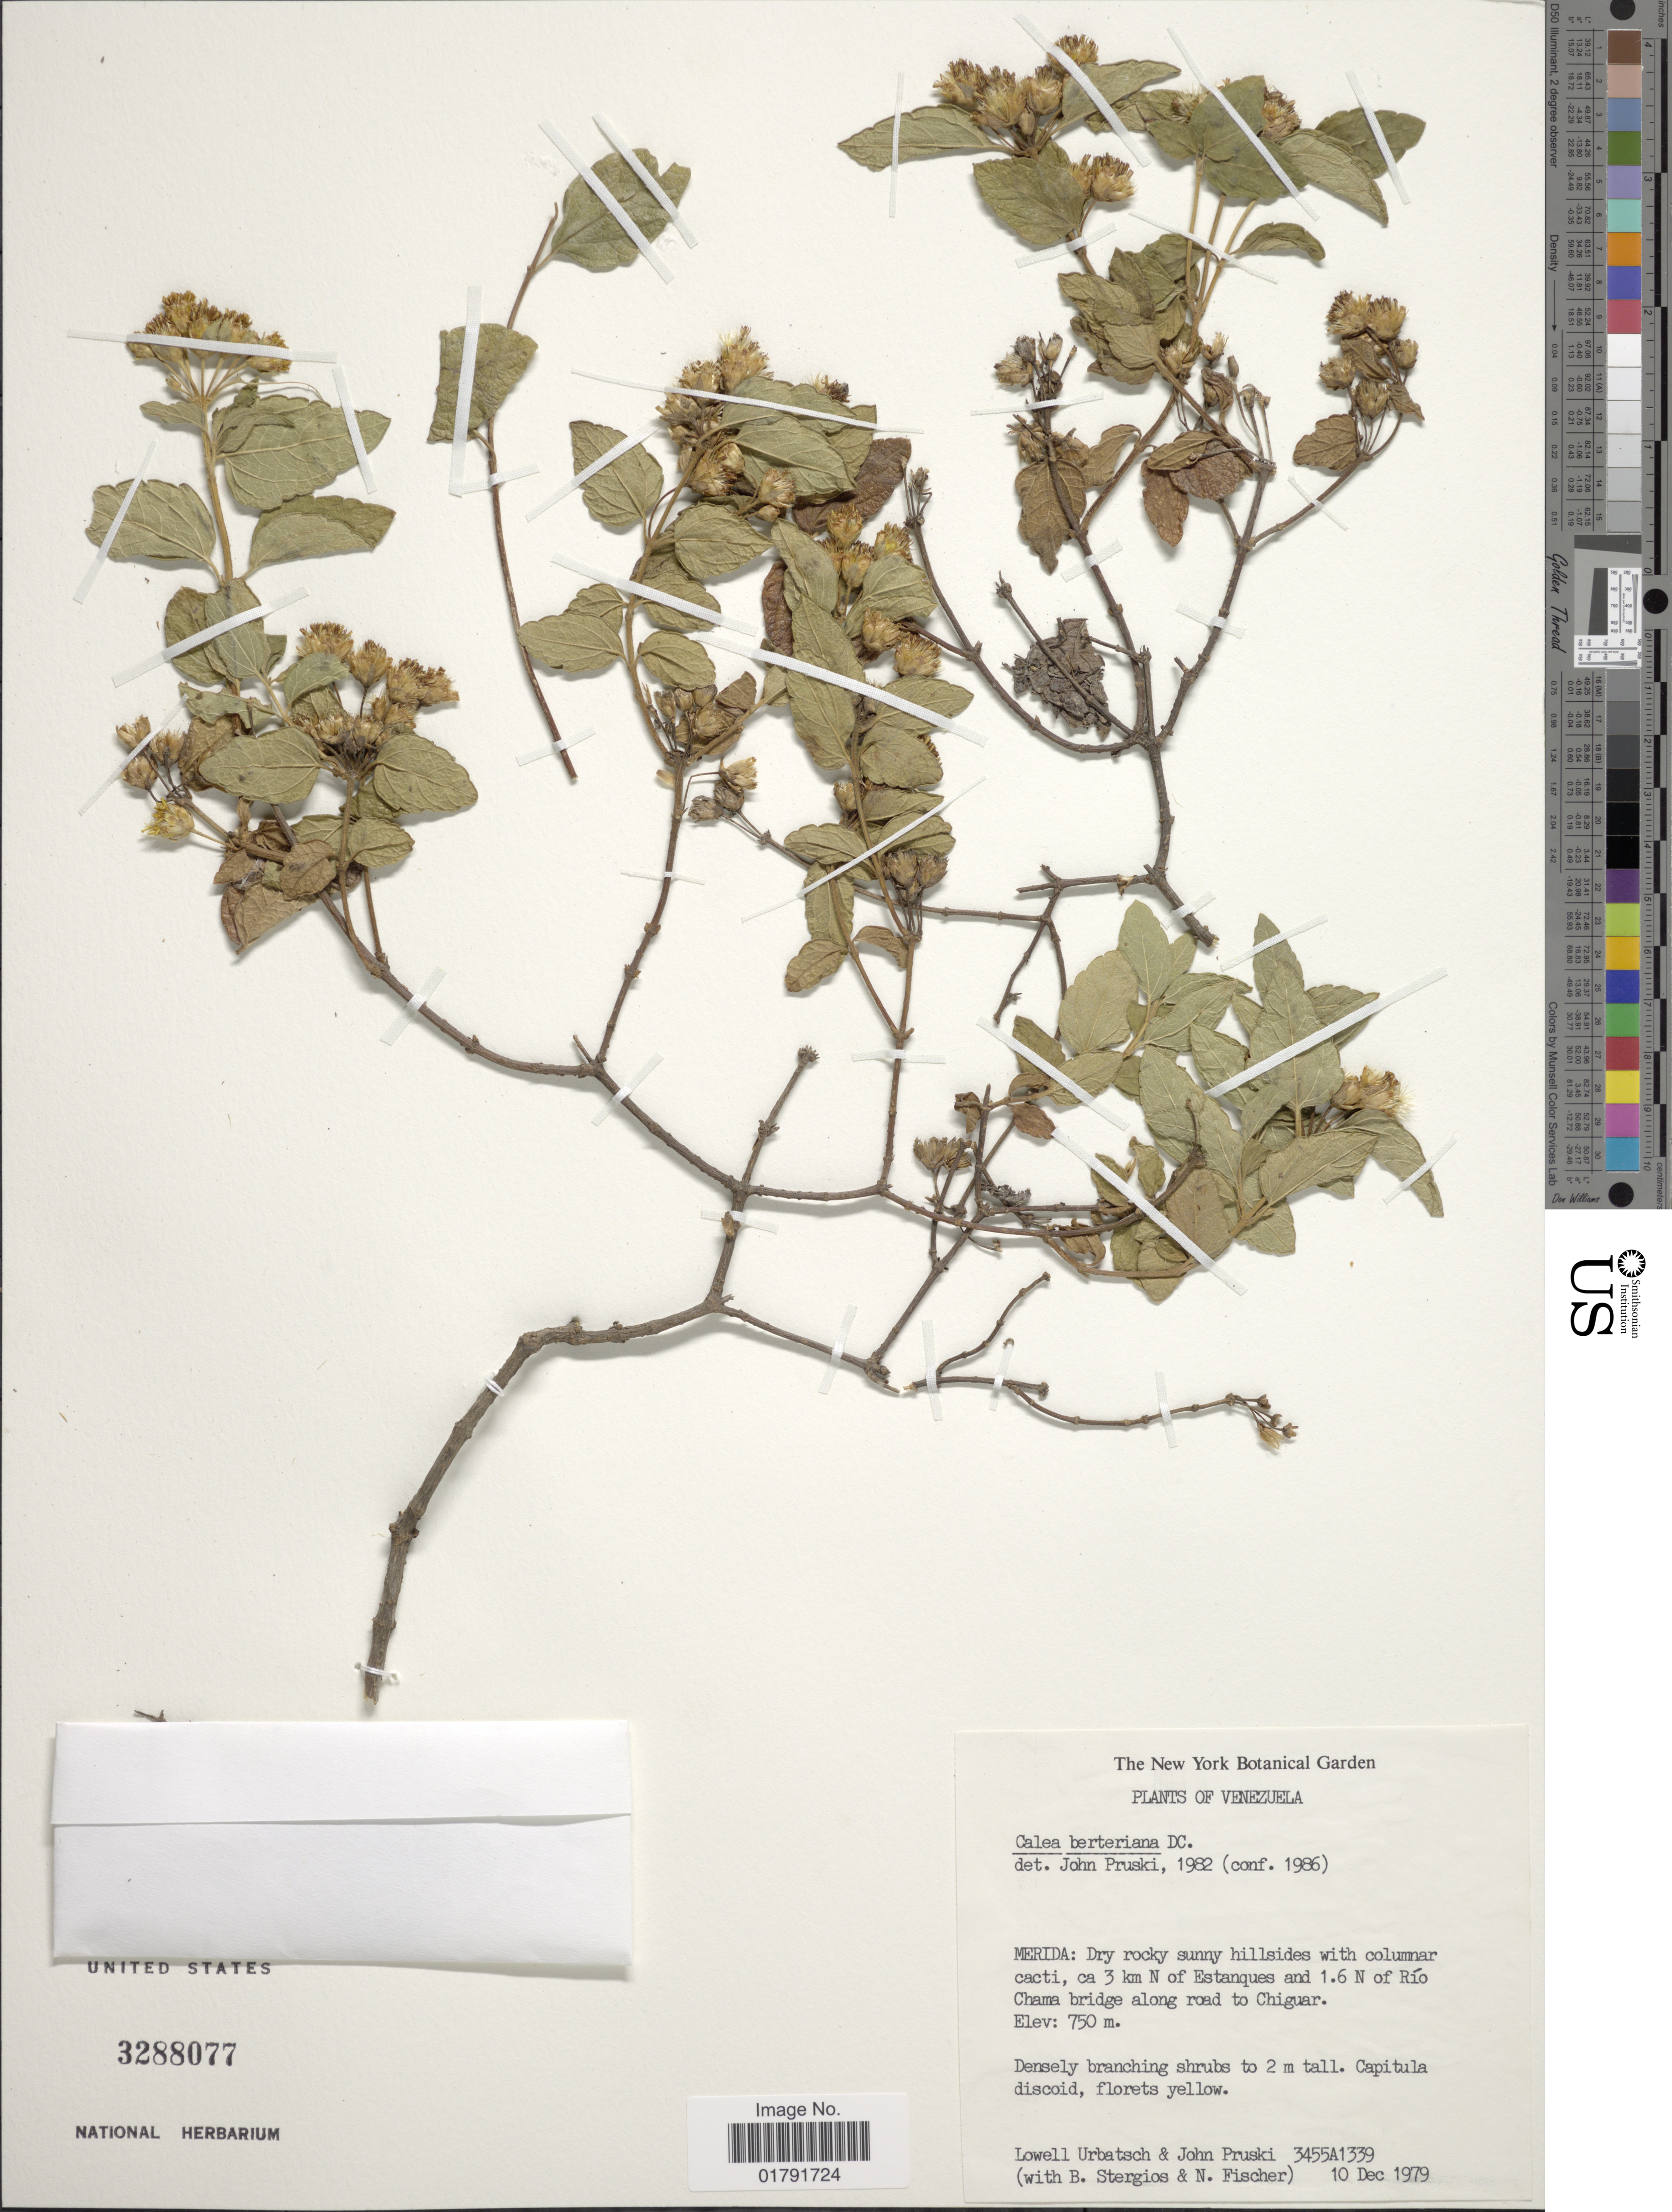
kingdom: Plantae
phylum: Tracheophyta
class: Magnoliopsida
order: Asterales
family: Asteraceae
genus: Calea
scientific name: Calea berteriana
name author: DC.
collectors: L. Urbatsch, J. F. Pruski, B. G. Stergios & N. Fischer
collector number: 3455A1339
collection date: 1979-12-10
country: Venezuela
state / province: Mérida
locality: ca 3 km N of Estanquez and 1.6 N of Rio Chama bridge along road to Chiguar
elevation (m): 750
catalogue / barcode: US 3288077